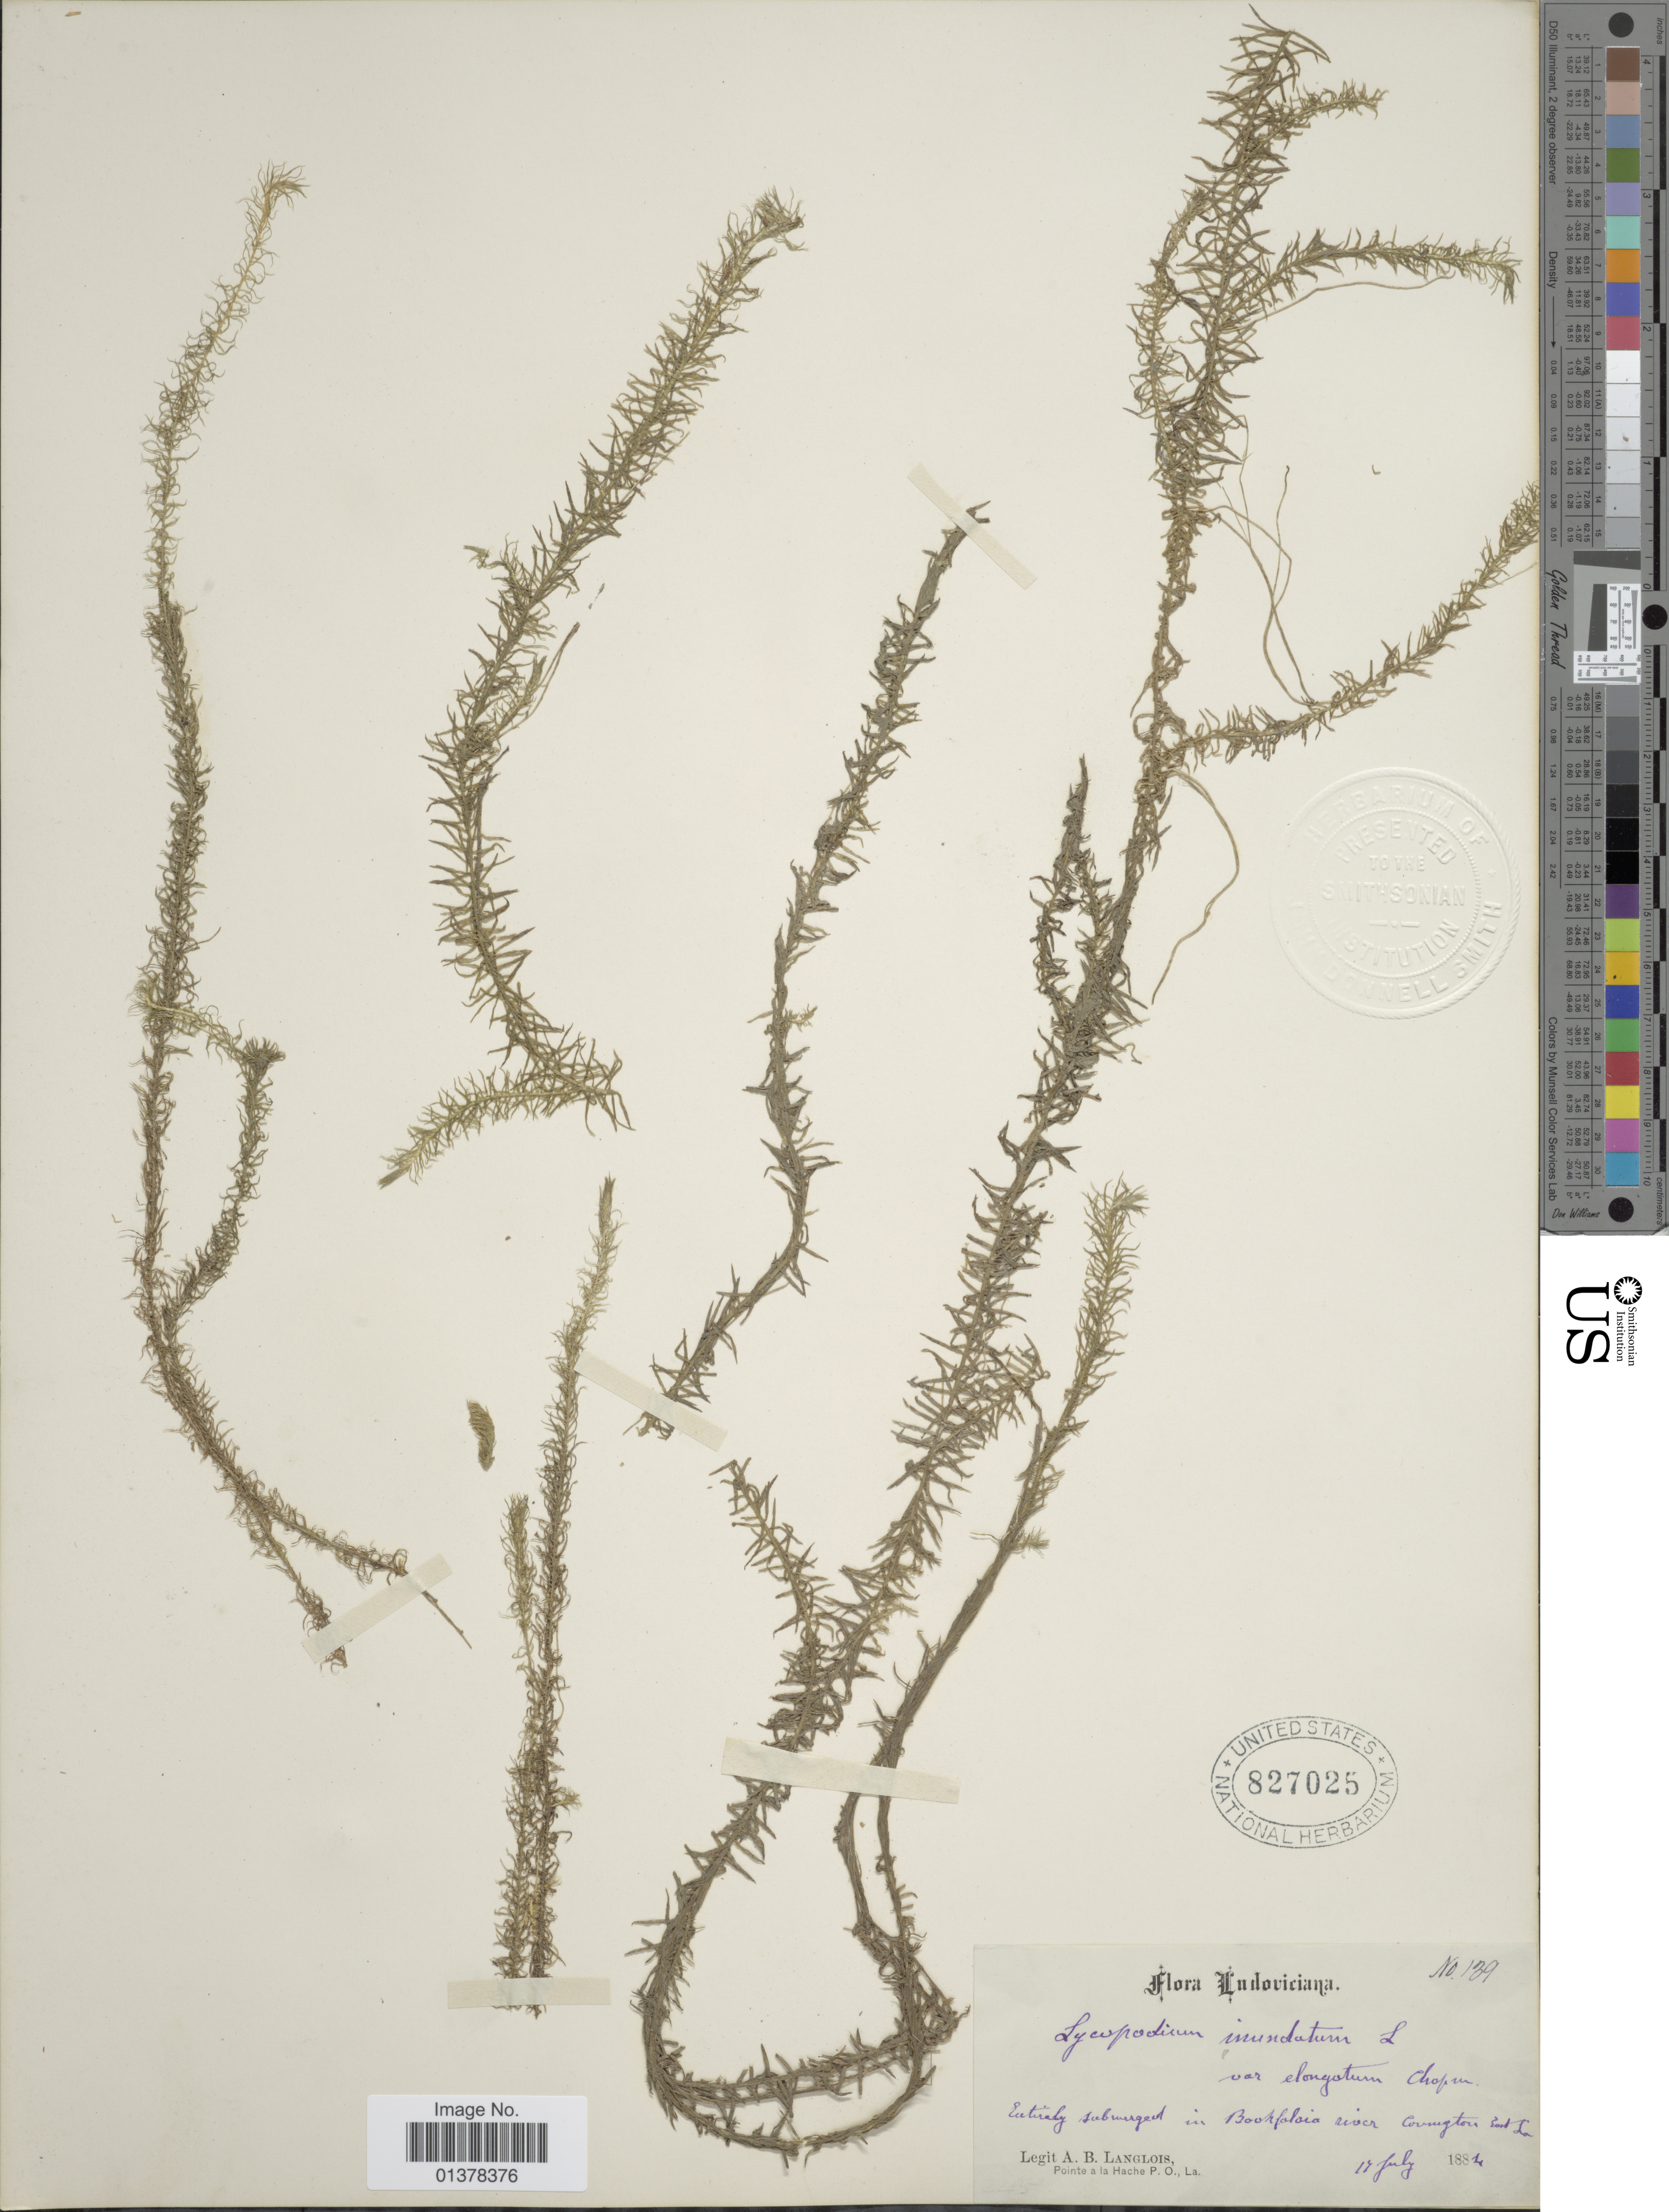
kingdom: Plantae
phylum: Tracheophyta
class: Lycopodiopsida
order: Lycopodiales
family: Lycopodiaceae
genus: Lycopodiella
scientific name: Lycopodiella inundata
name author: (L.) Holub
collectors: A. Langlois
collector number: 139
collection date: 1884-07-17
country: United States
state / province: Louisiana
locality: Entirely submarged in Bookfalaia river Covington East Lo.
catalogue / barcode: US 827025